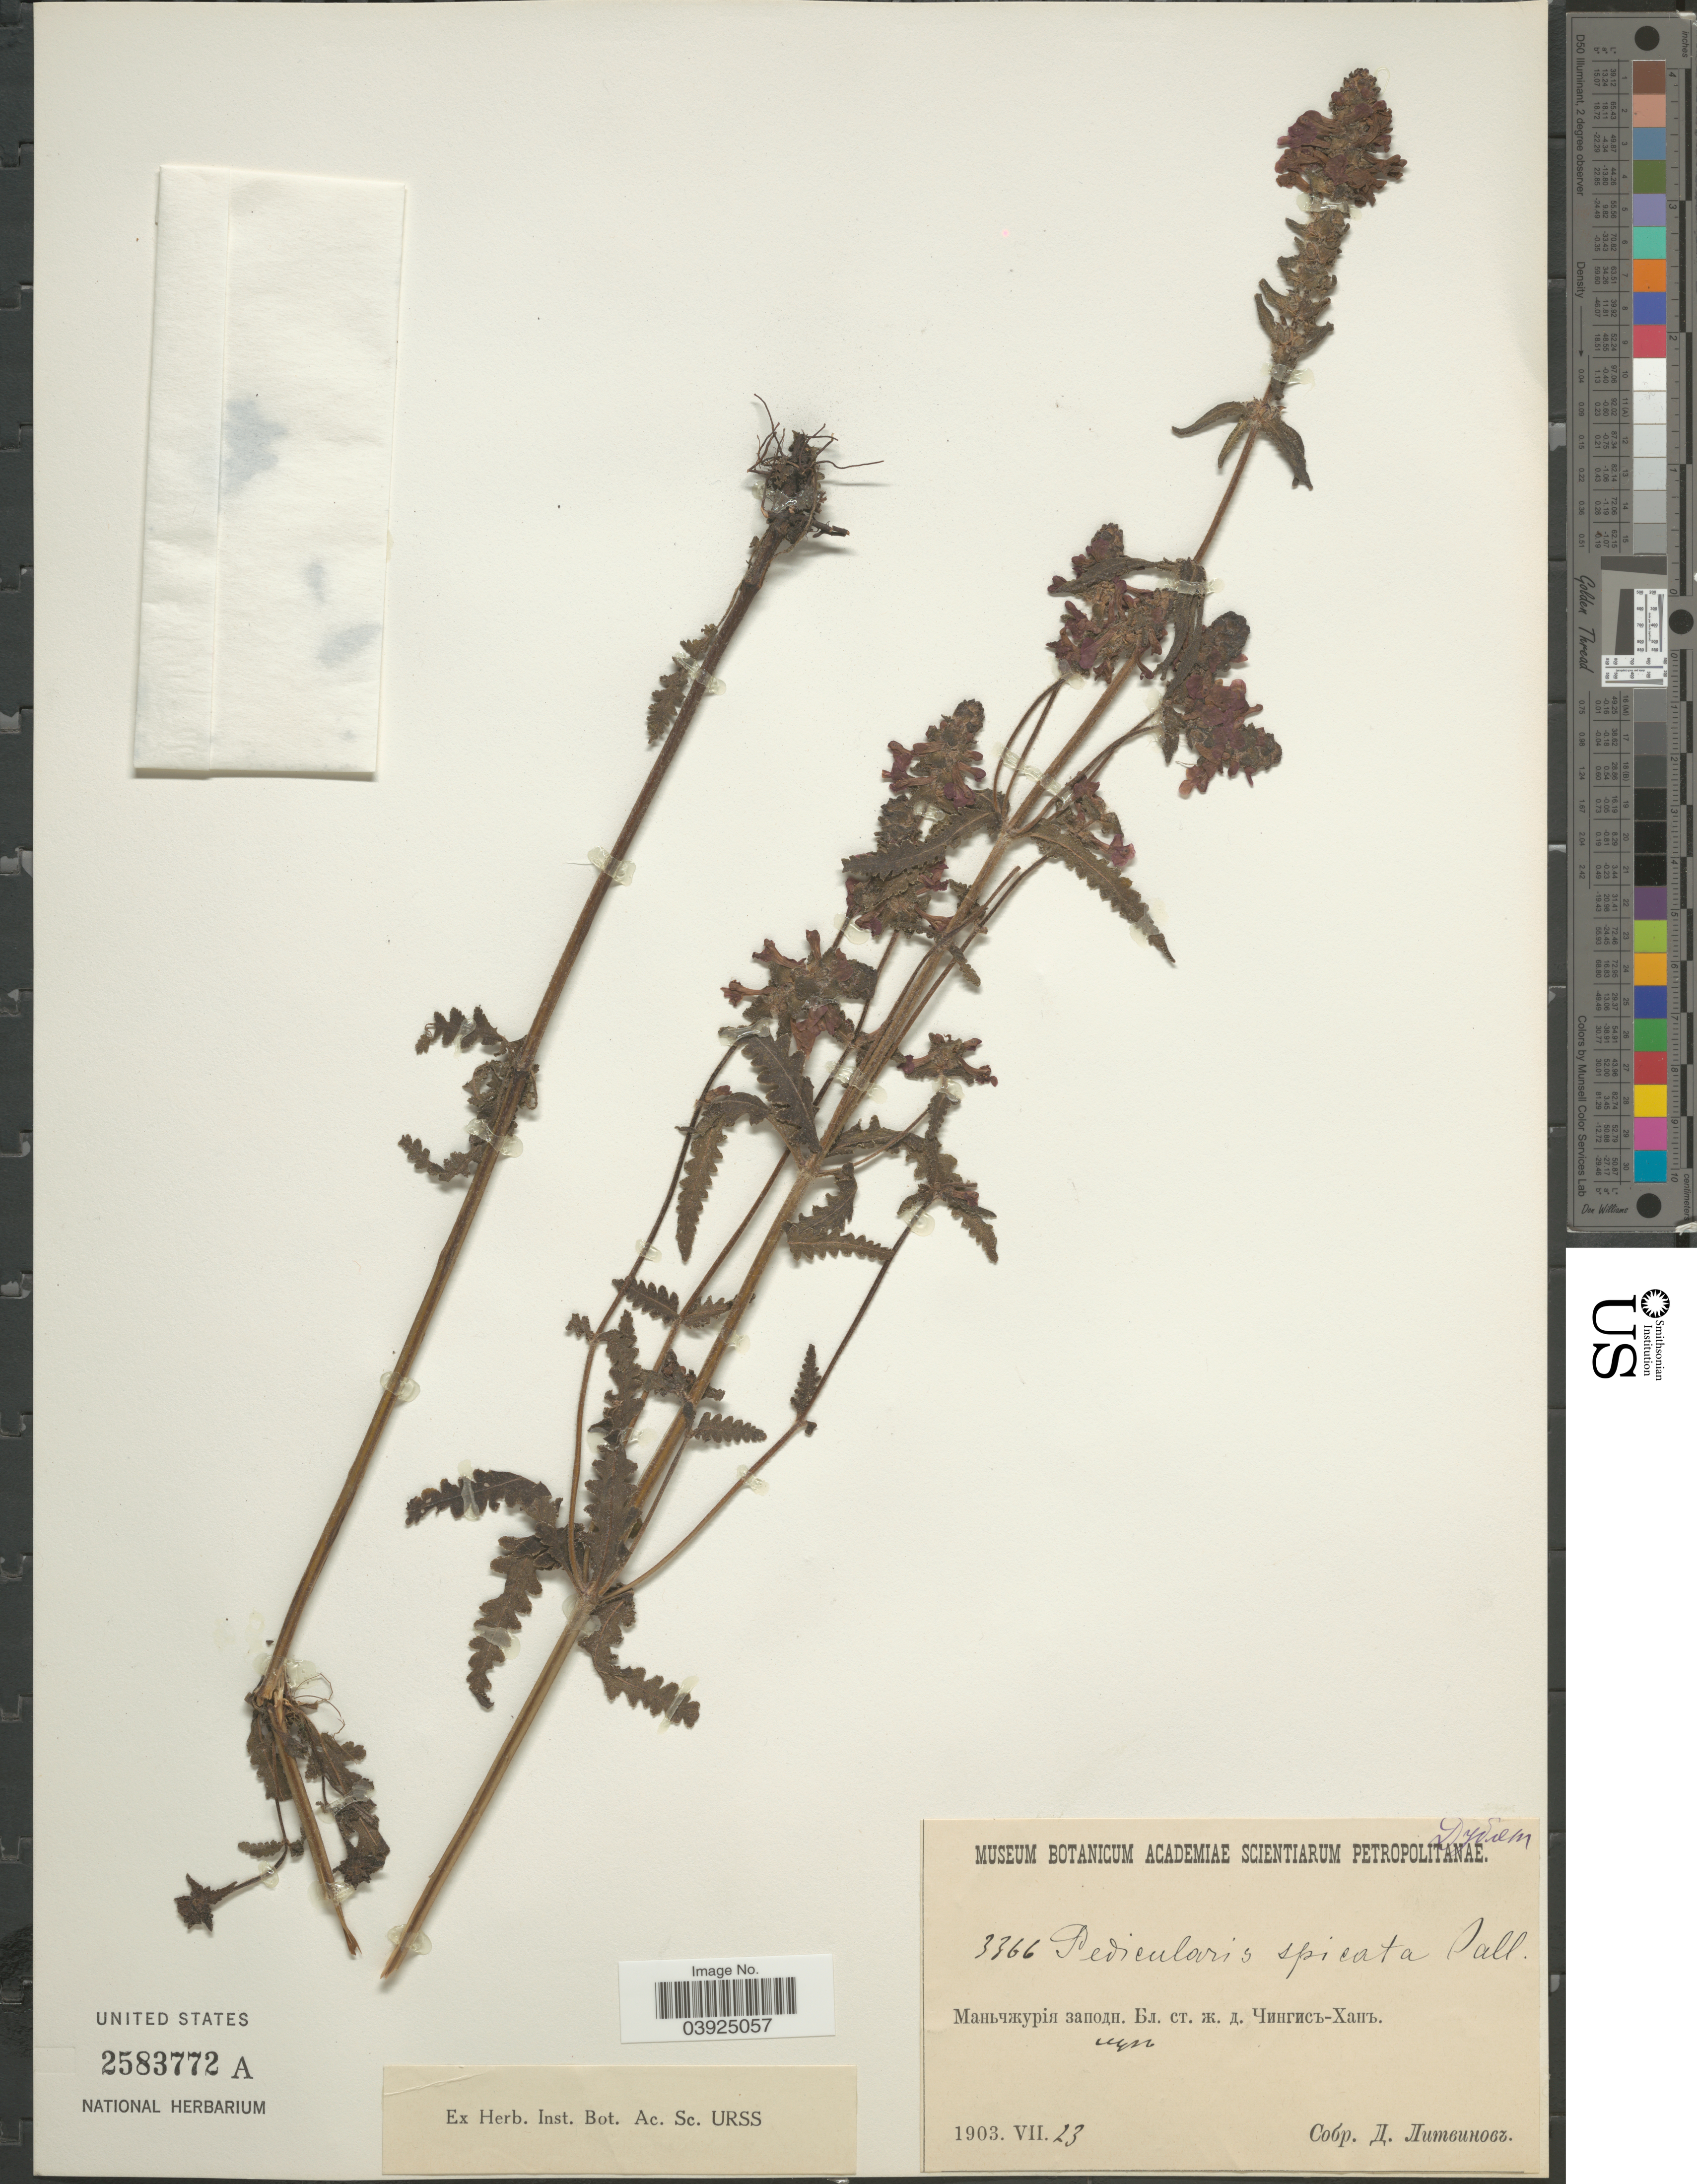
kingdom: Plantae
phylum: Tracheophyta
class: Magnoliopsida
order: Lamiales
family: Orobanchaceae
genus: Pedicularis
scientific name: Pedicularis spicata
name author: Pall.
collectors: X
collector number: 3366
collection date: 1903-07-23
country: China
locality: Manchuria, near railroad station Genghis Khan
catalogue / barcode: US 2583772A